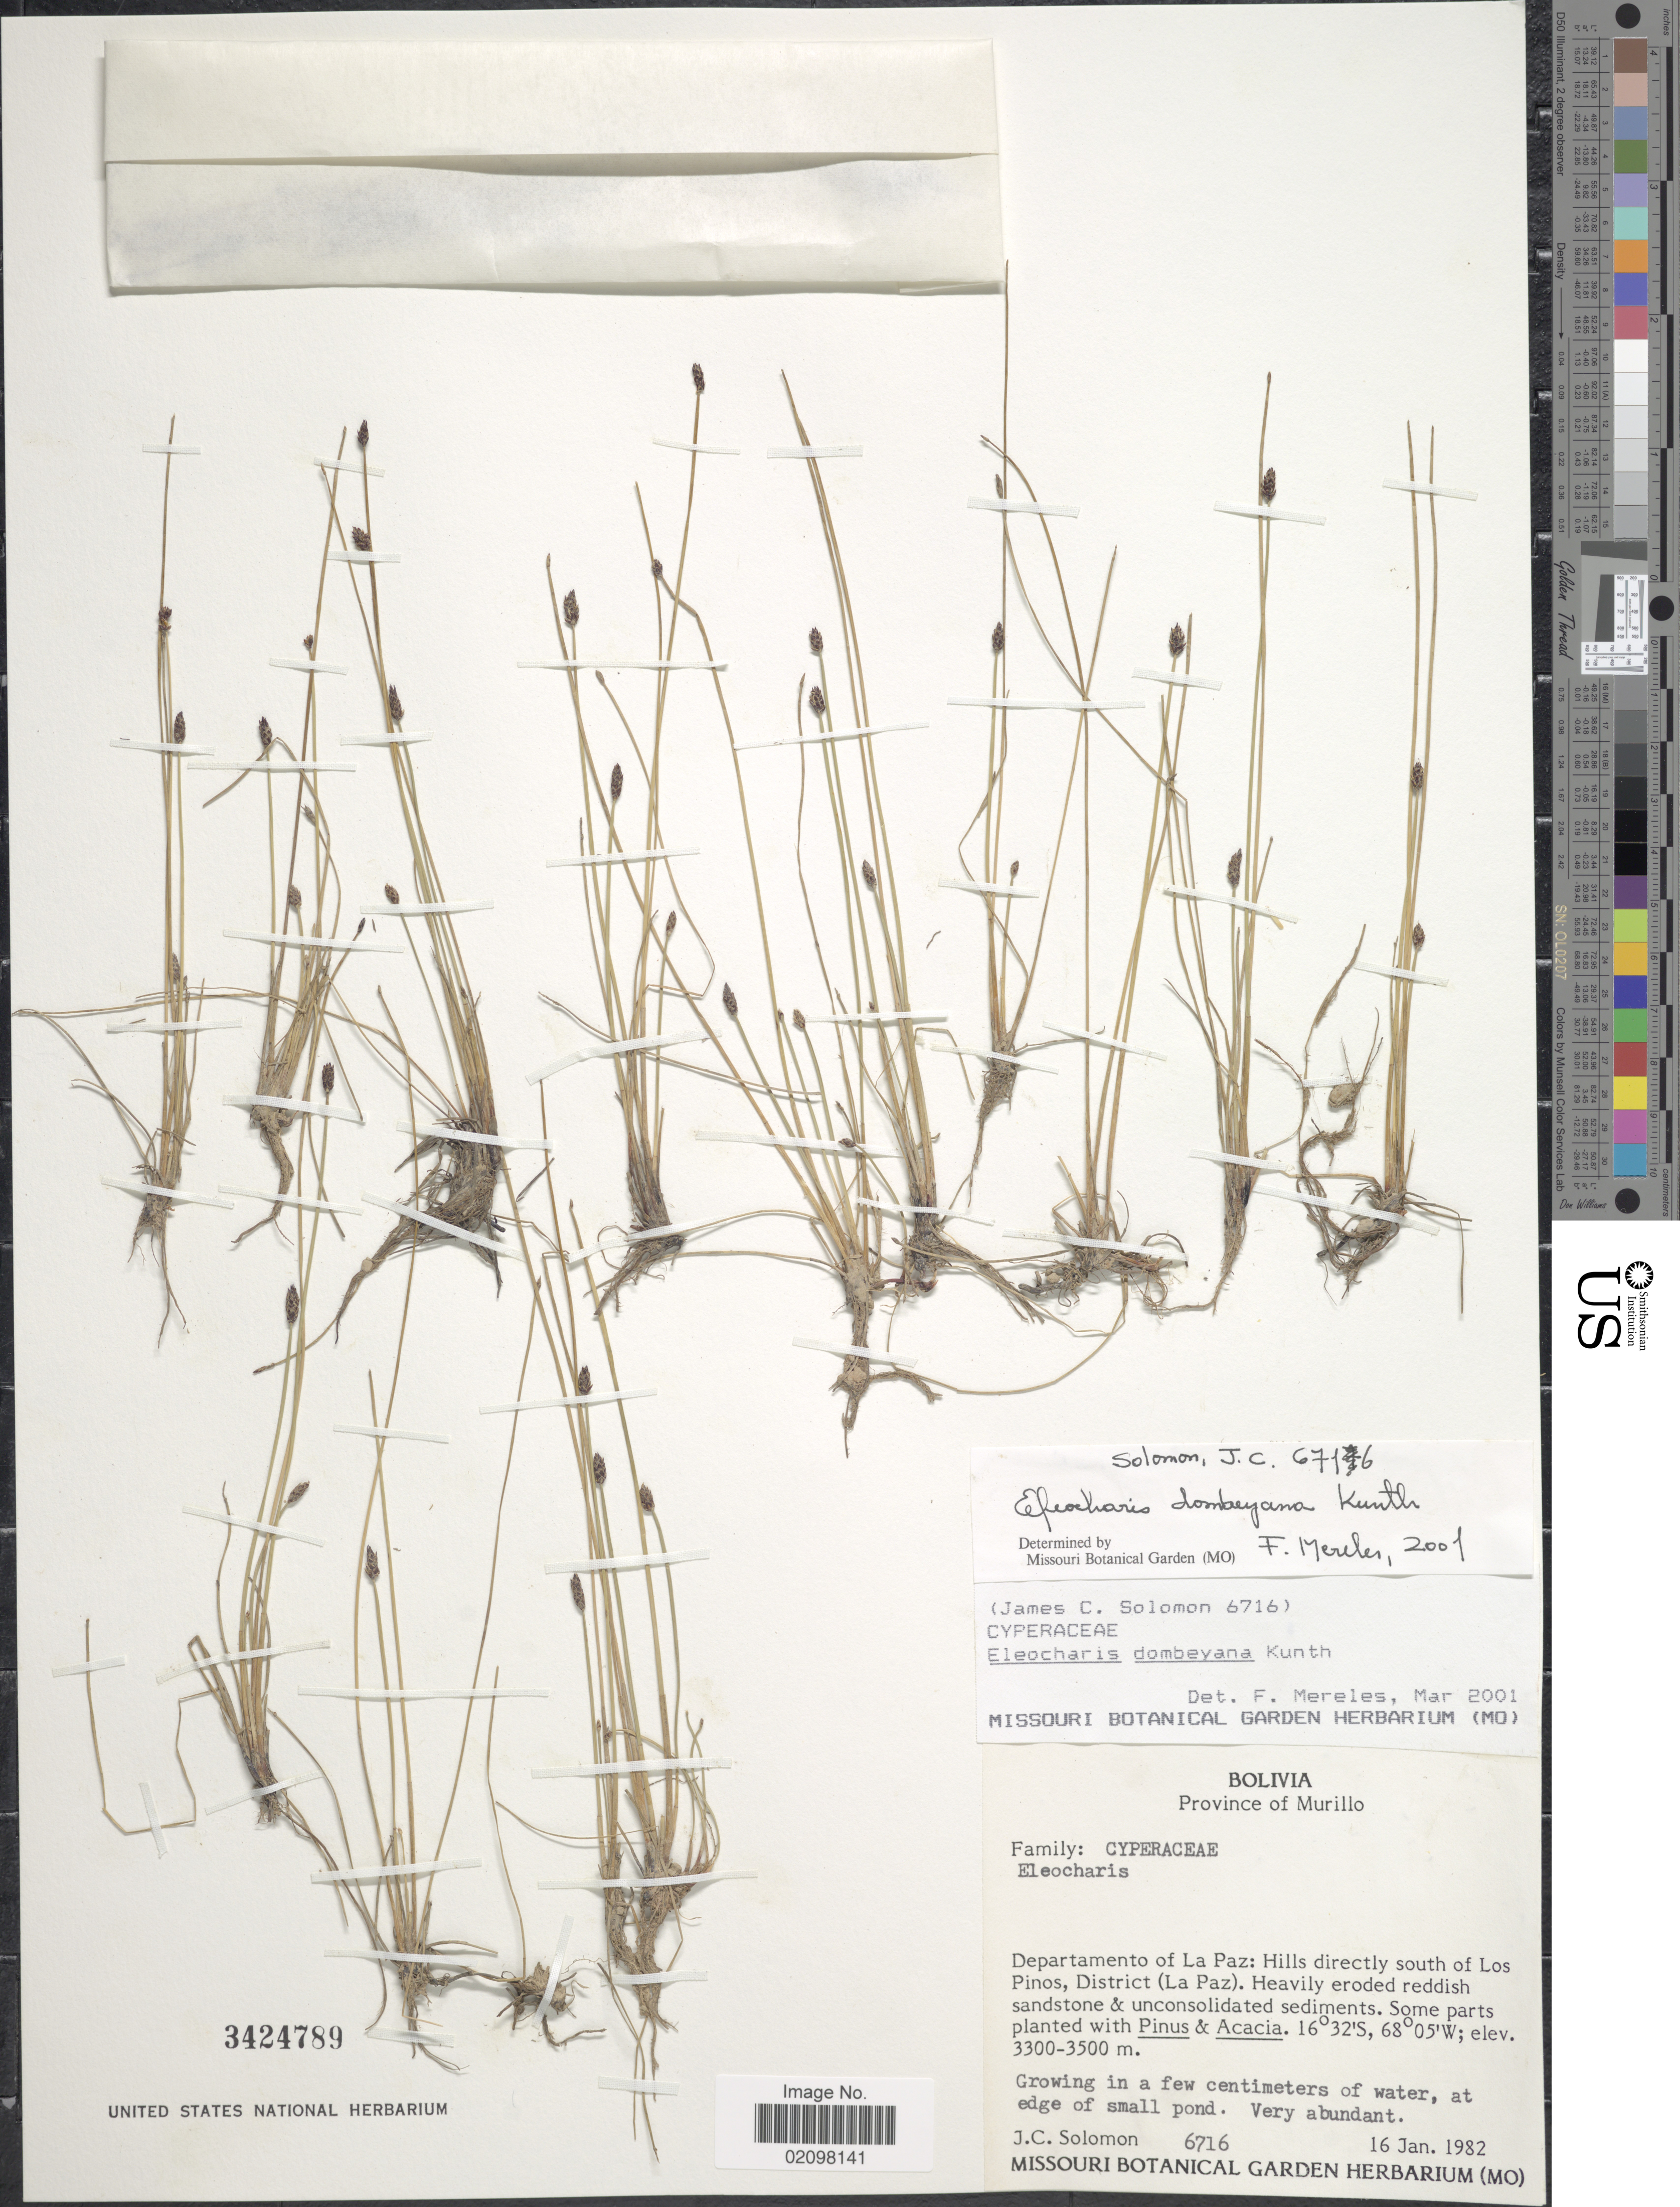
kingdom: Plantae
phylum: Tracheophyta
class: Liliopsida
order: Poales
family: Cyperaceae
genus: Eleocharis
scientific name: Eleocharis dombeyana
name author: Kunth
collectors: J. C. Solomon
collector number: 6716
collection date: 1982-01-16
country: Bolivia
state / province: La Paz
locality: Province of Murillo. Hills directly south of Los Pinos, District (La Paz)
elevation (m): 3300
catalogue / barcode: US 3424789